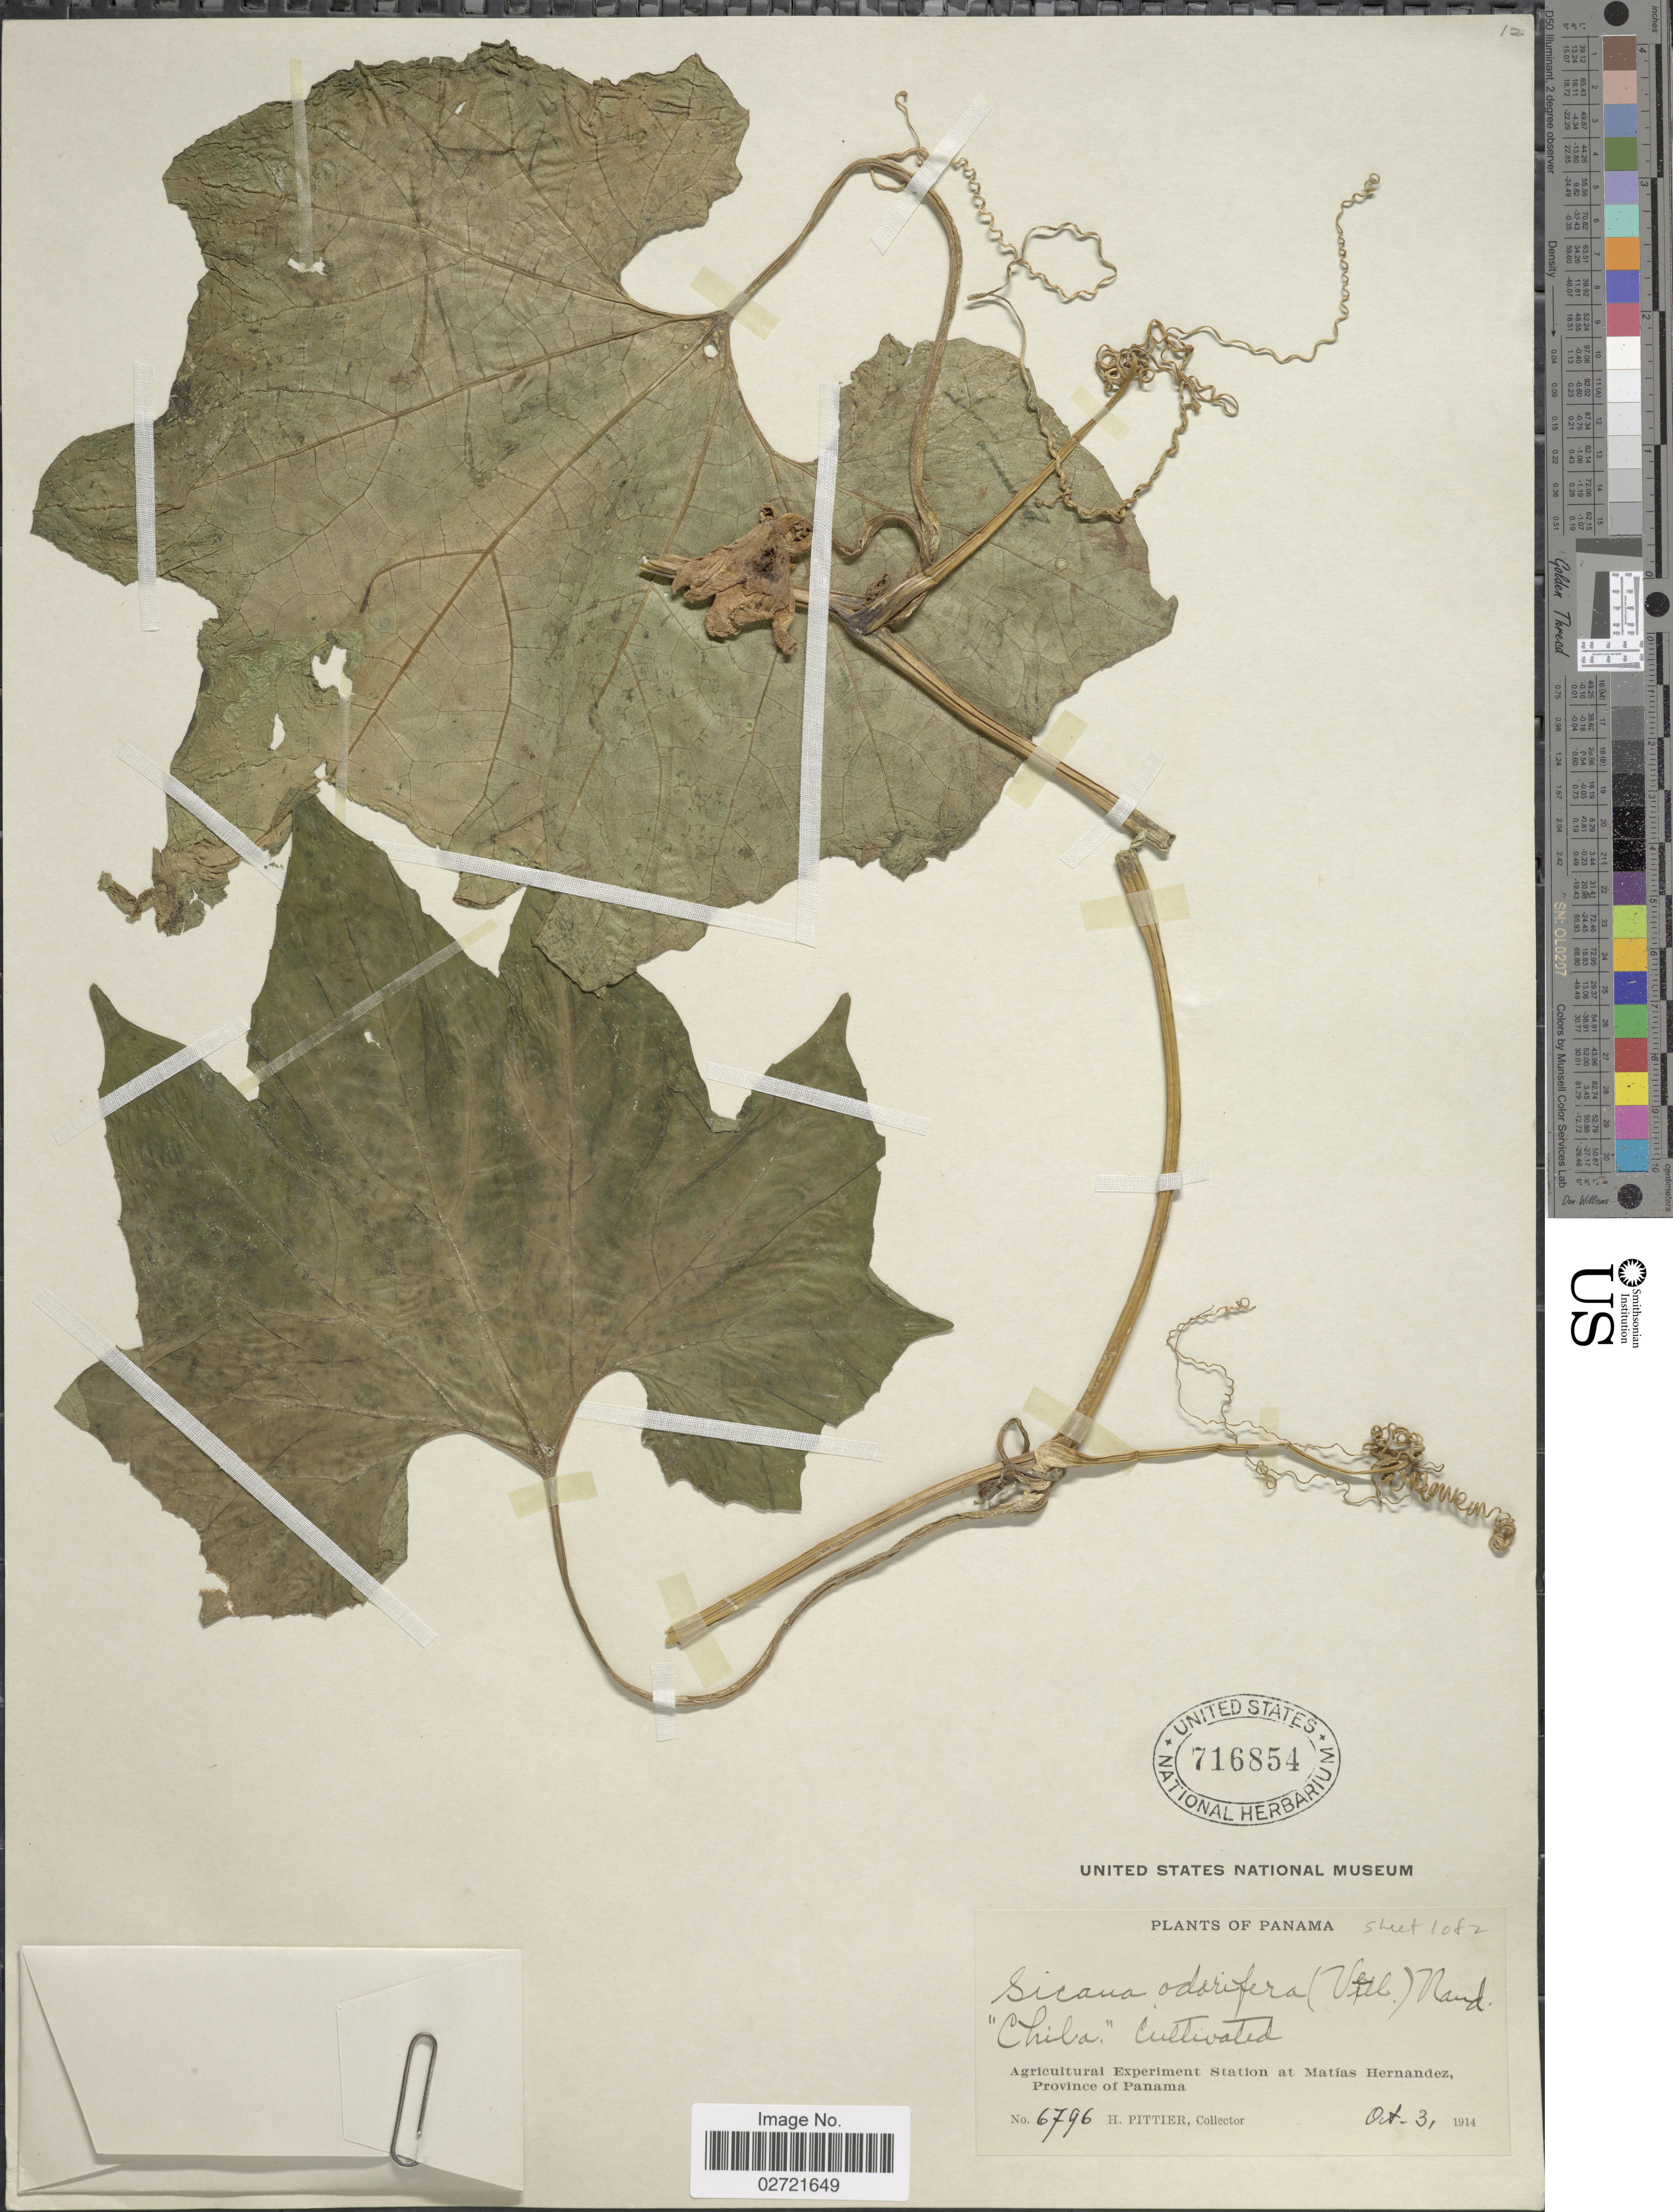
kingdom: Plantae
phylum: Tracheophyta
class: Magnoliopsida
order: Cucurbitales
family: Cucurbitaceae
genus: Sicana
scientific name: Sicana odorifera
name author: (Vell.) Naudin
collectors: H. F. Pittier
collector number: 6796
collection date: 1914-10-03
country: Panama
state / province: Panamá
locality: Agriculture Experiment Station at Matias Hernandez, Province of Panama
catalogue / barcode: US 716854